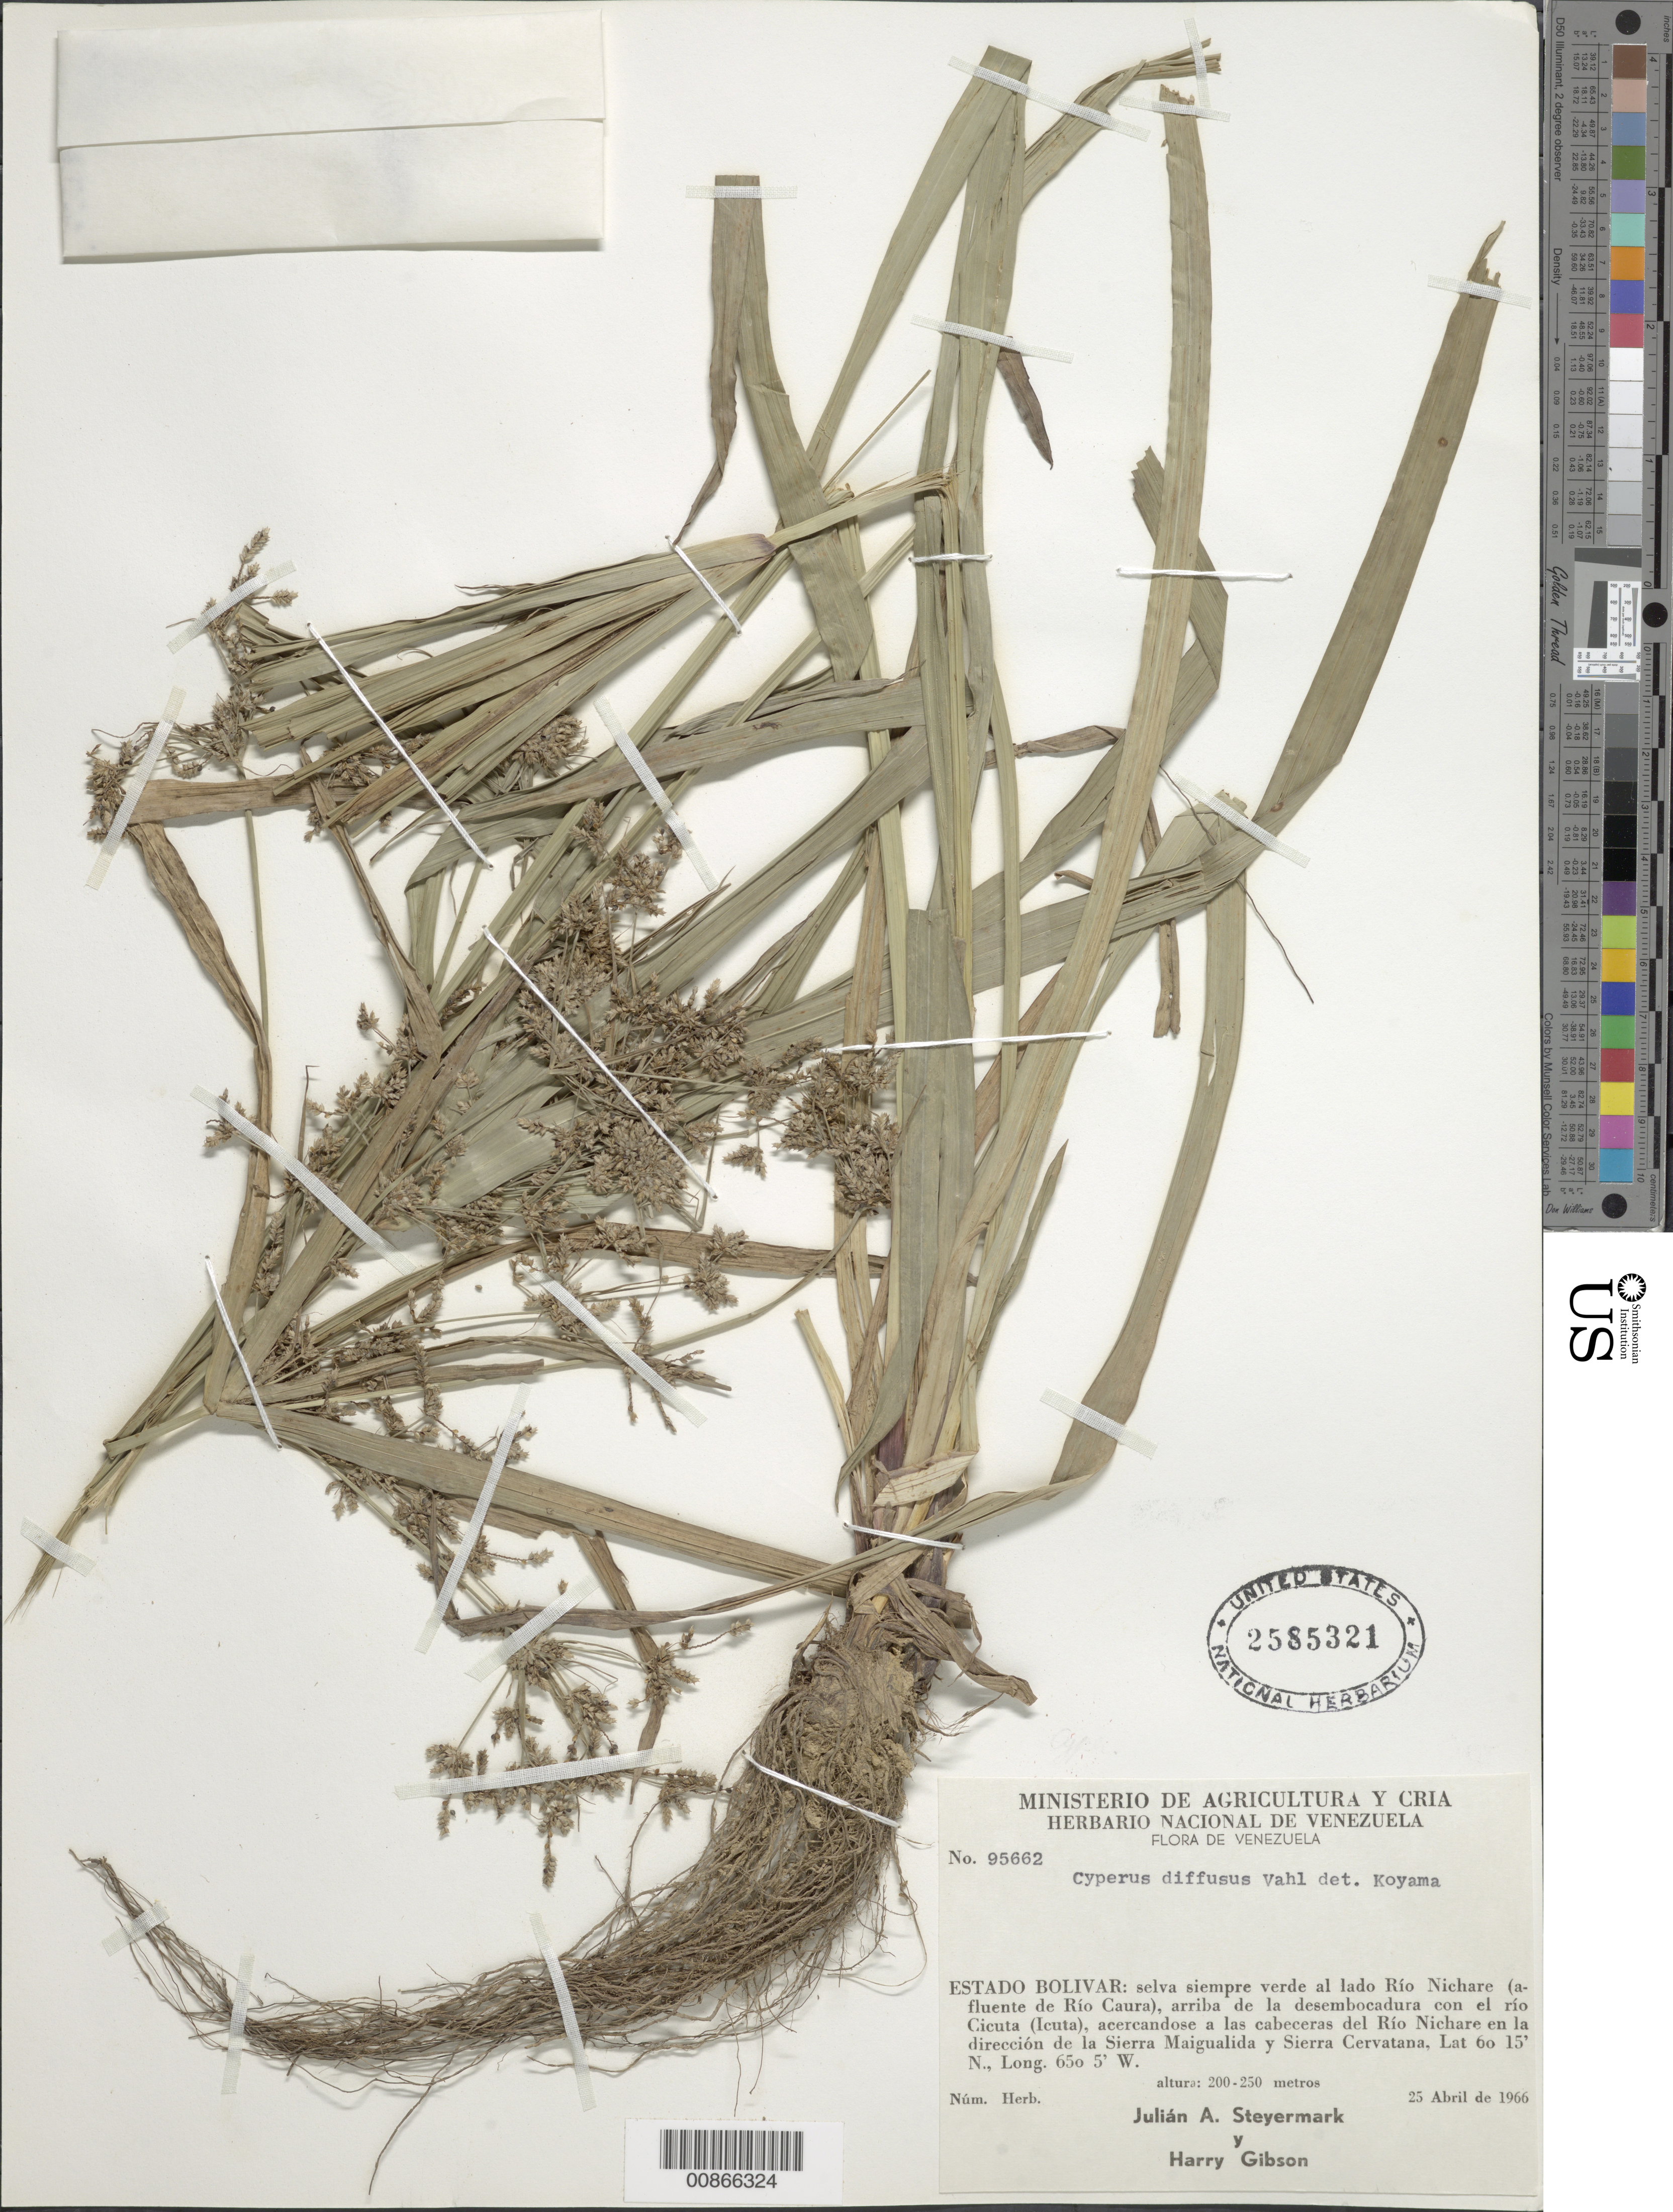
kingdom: Plantae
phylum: Tracheophyta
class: Liliopsida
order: Poales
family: Cyperaceae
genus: Cyperus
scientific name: Cyperus laxus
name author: Lam.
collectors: J. Steyermark & H. Gibson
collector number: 95662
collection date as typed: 25-Apr-66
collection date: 1966-04-25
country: Venezuela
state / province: Bolívar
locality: Río Nichare (affl. Río Caura), Río Cicuta, at mouth of Río Nichare, toward Sierra Maigualida & Sierra Cervatana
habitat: Evergreen forest along river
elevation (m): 200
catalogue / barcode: US 2585321